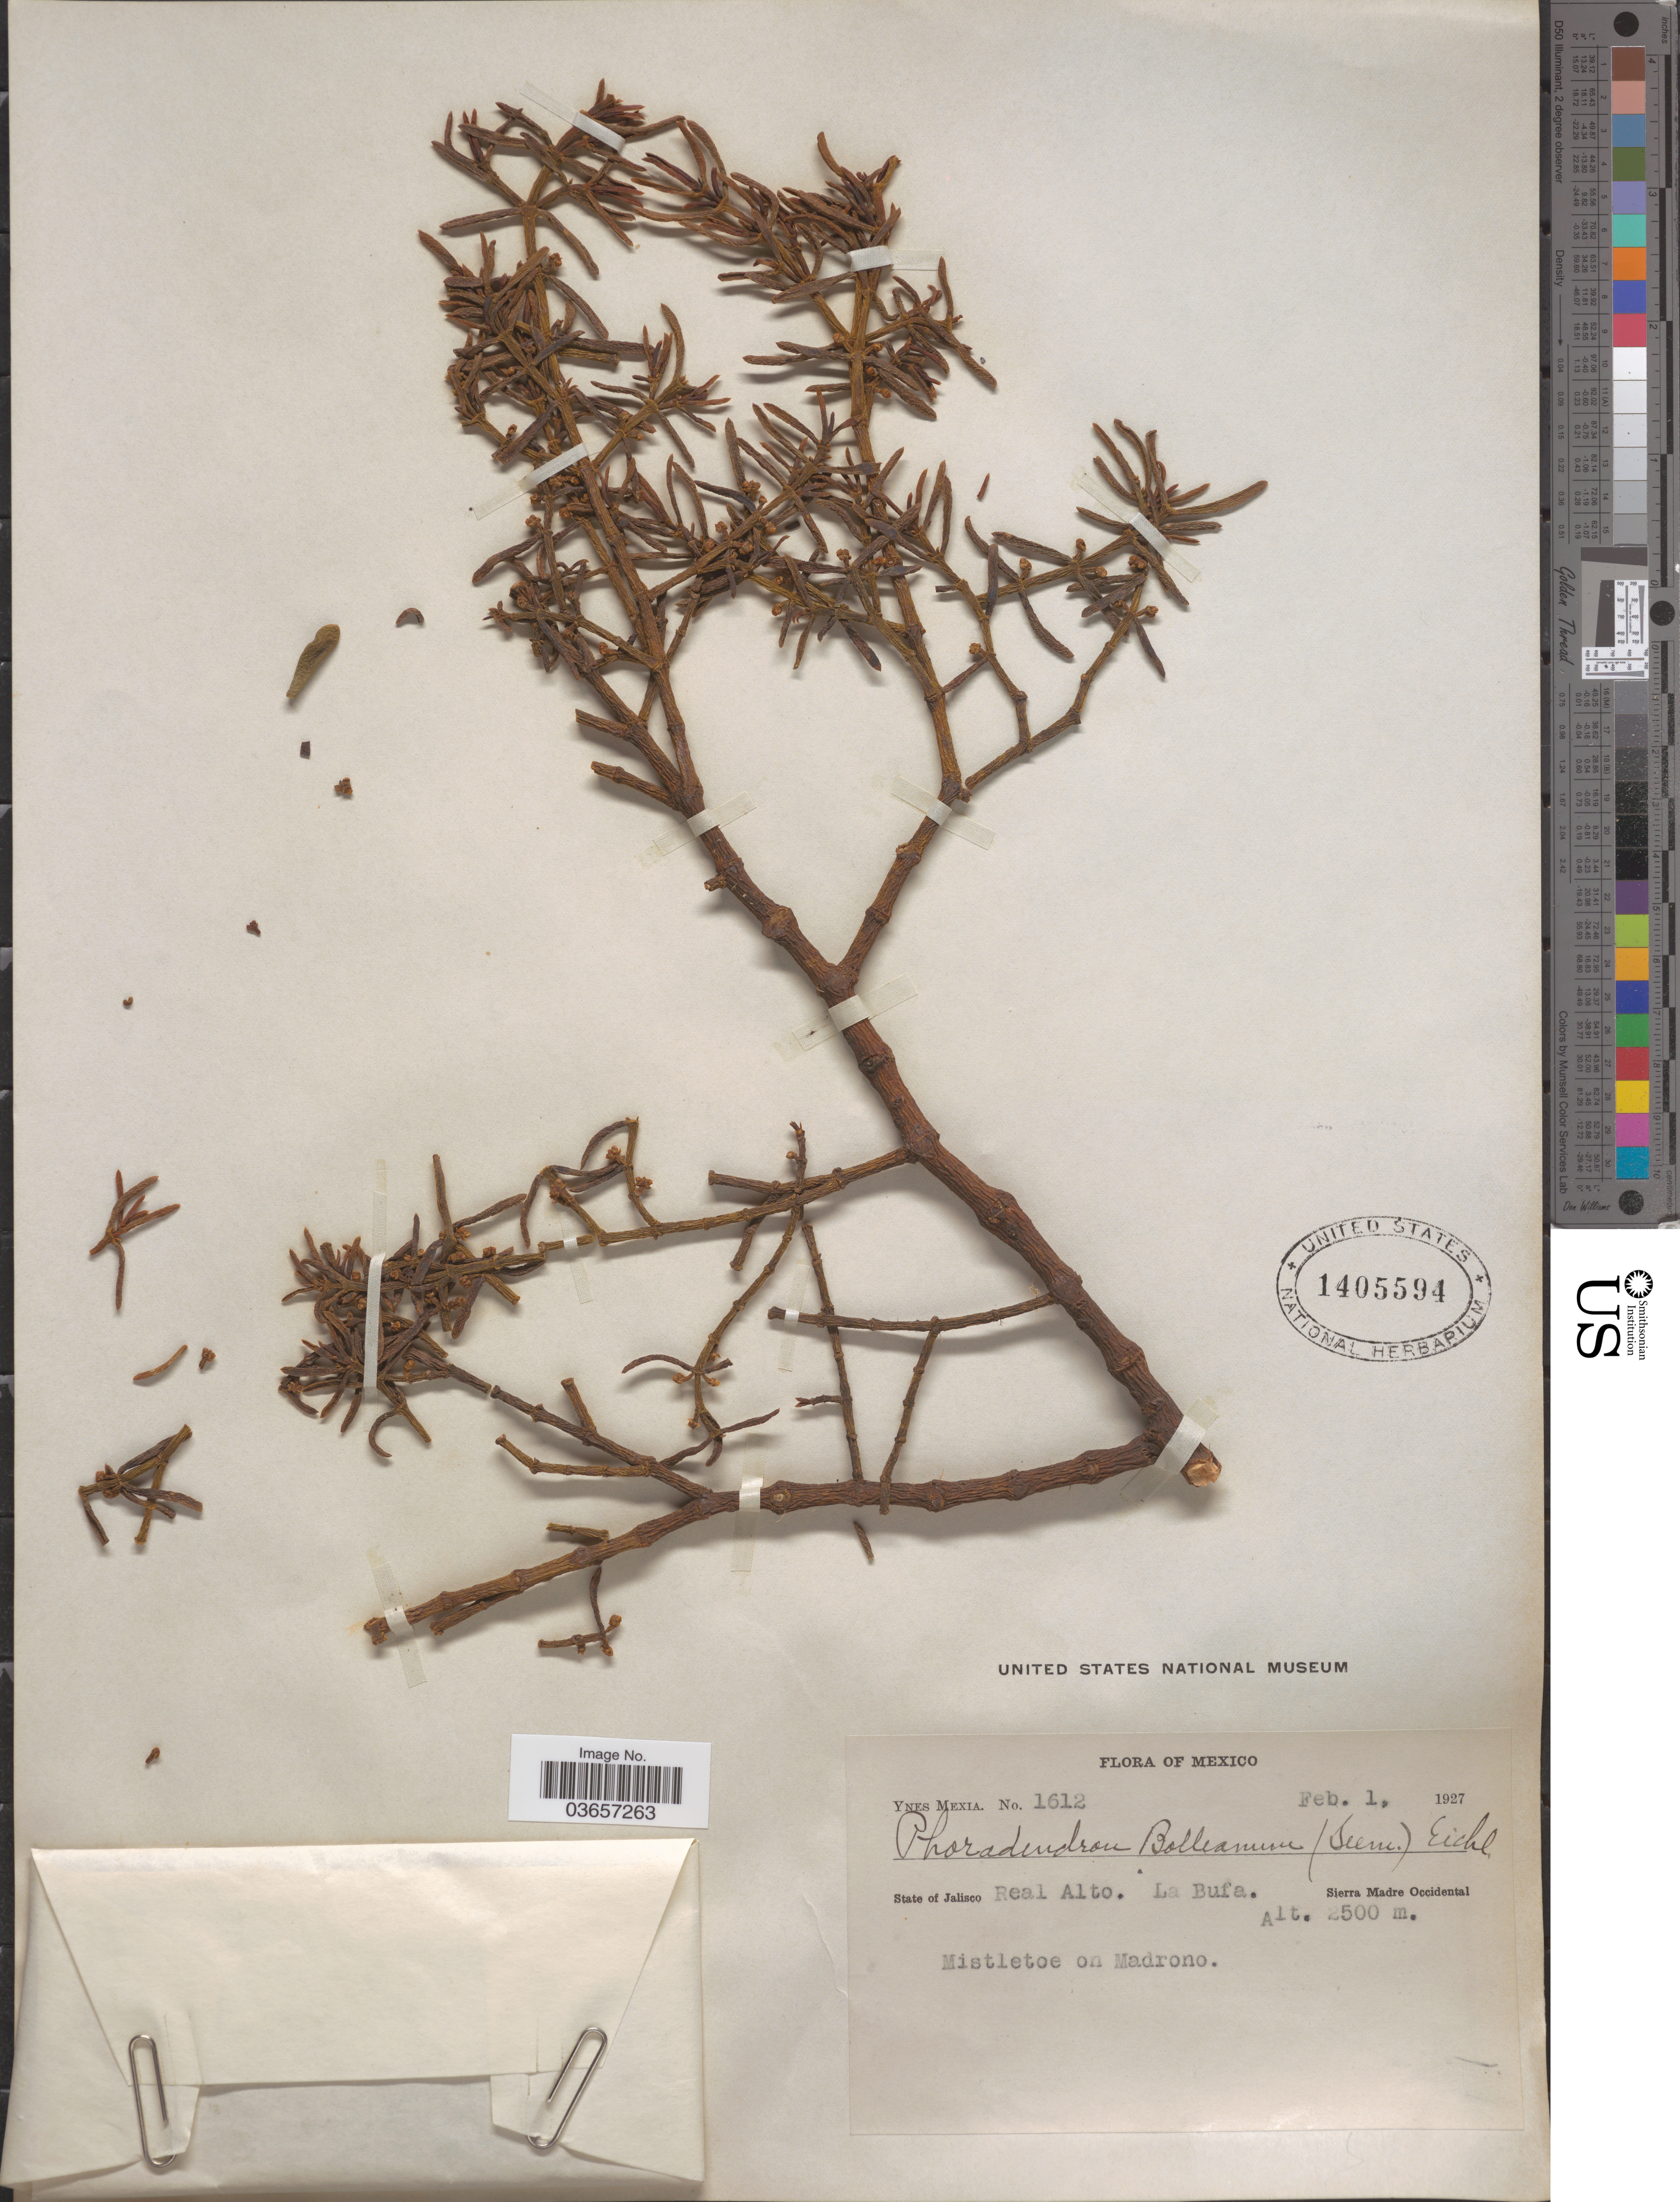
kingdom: Plantae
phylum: Tracheophyta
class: Magnoliopsida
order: Santalales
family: Viscaceae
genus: Phoradendron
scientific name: Phoradendron bolleanum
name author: (Seem.) Eichler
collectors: Y. Mexia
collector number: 1612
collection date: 1927-02-01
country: Mexico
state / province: Jalisco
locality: Real Alto. La Bufa. Sierra Madre Occidental. Mistletoe on Madrono.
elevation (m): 2500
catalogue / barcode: US 1405594